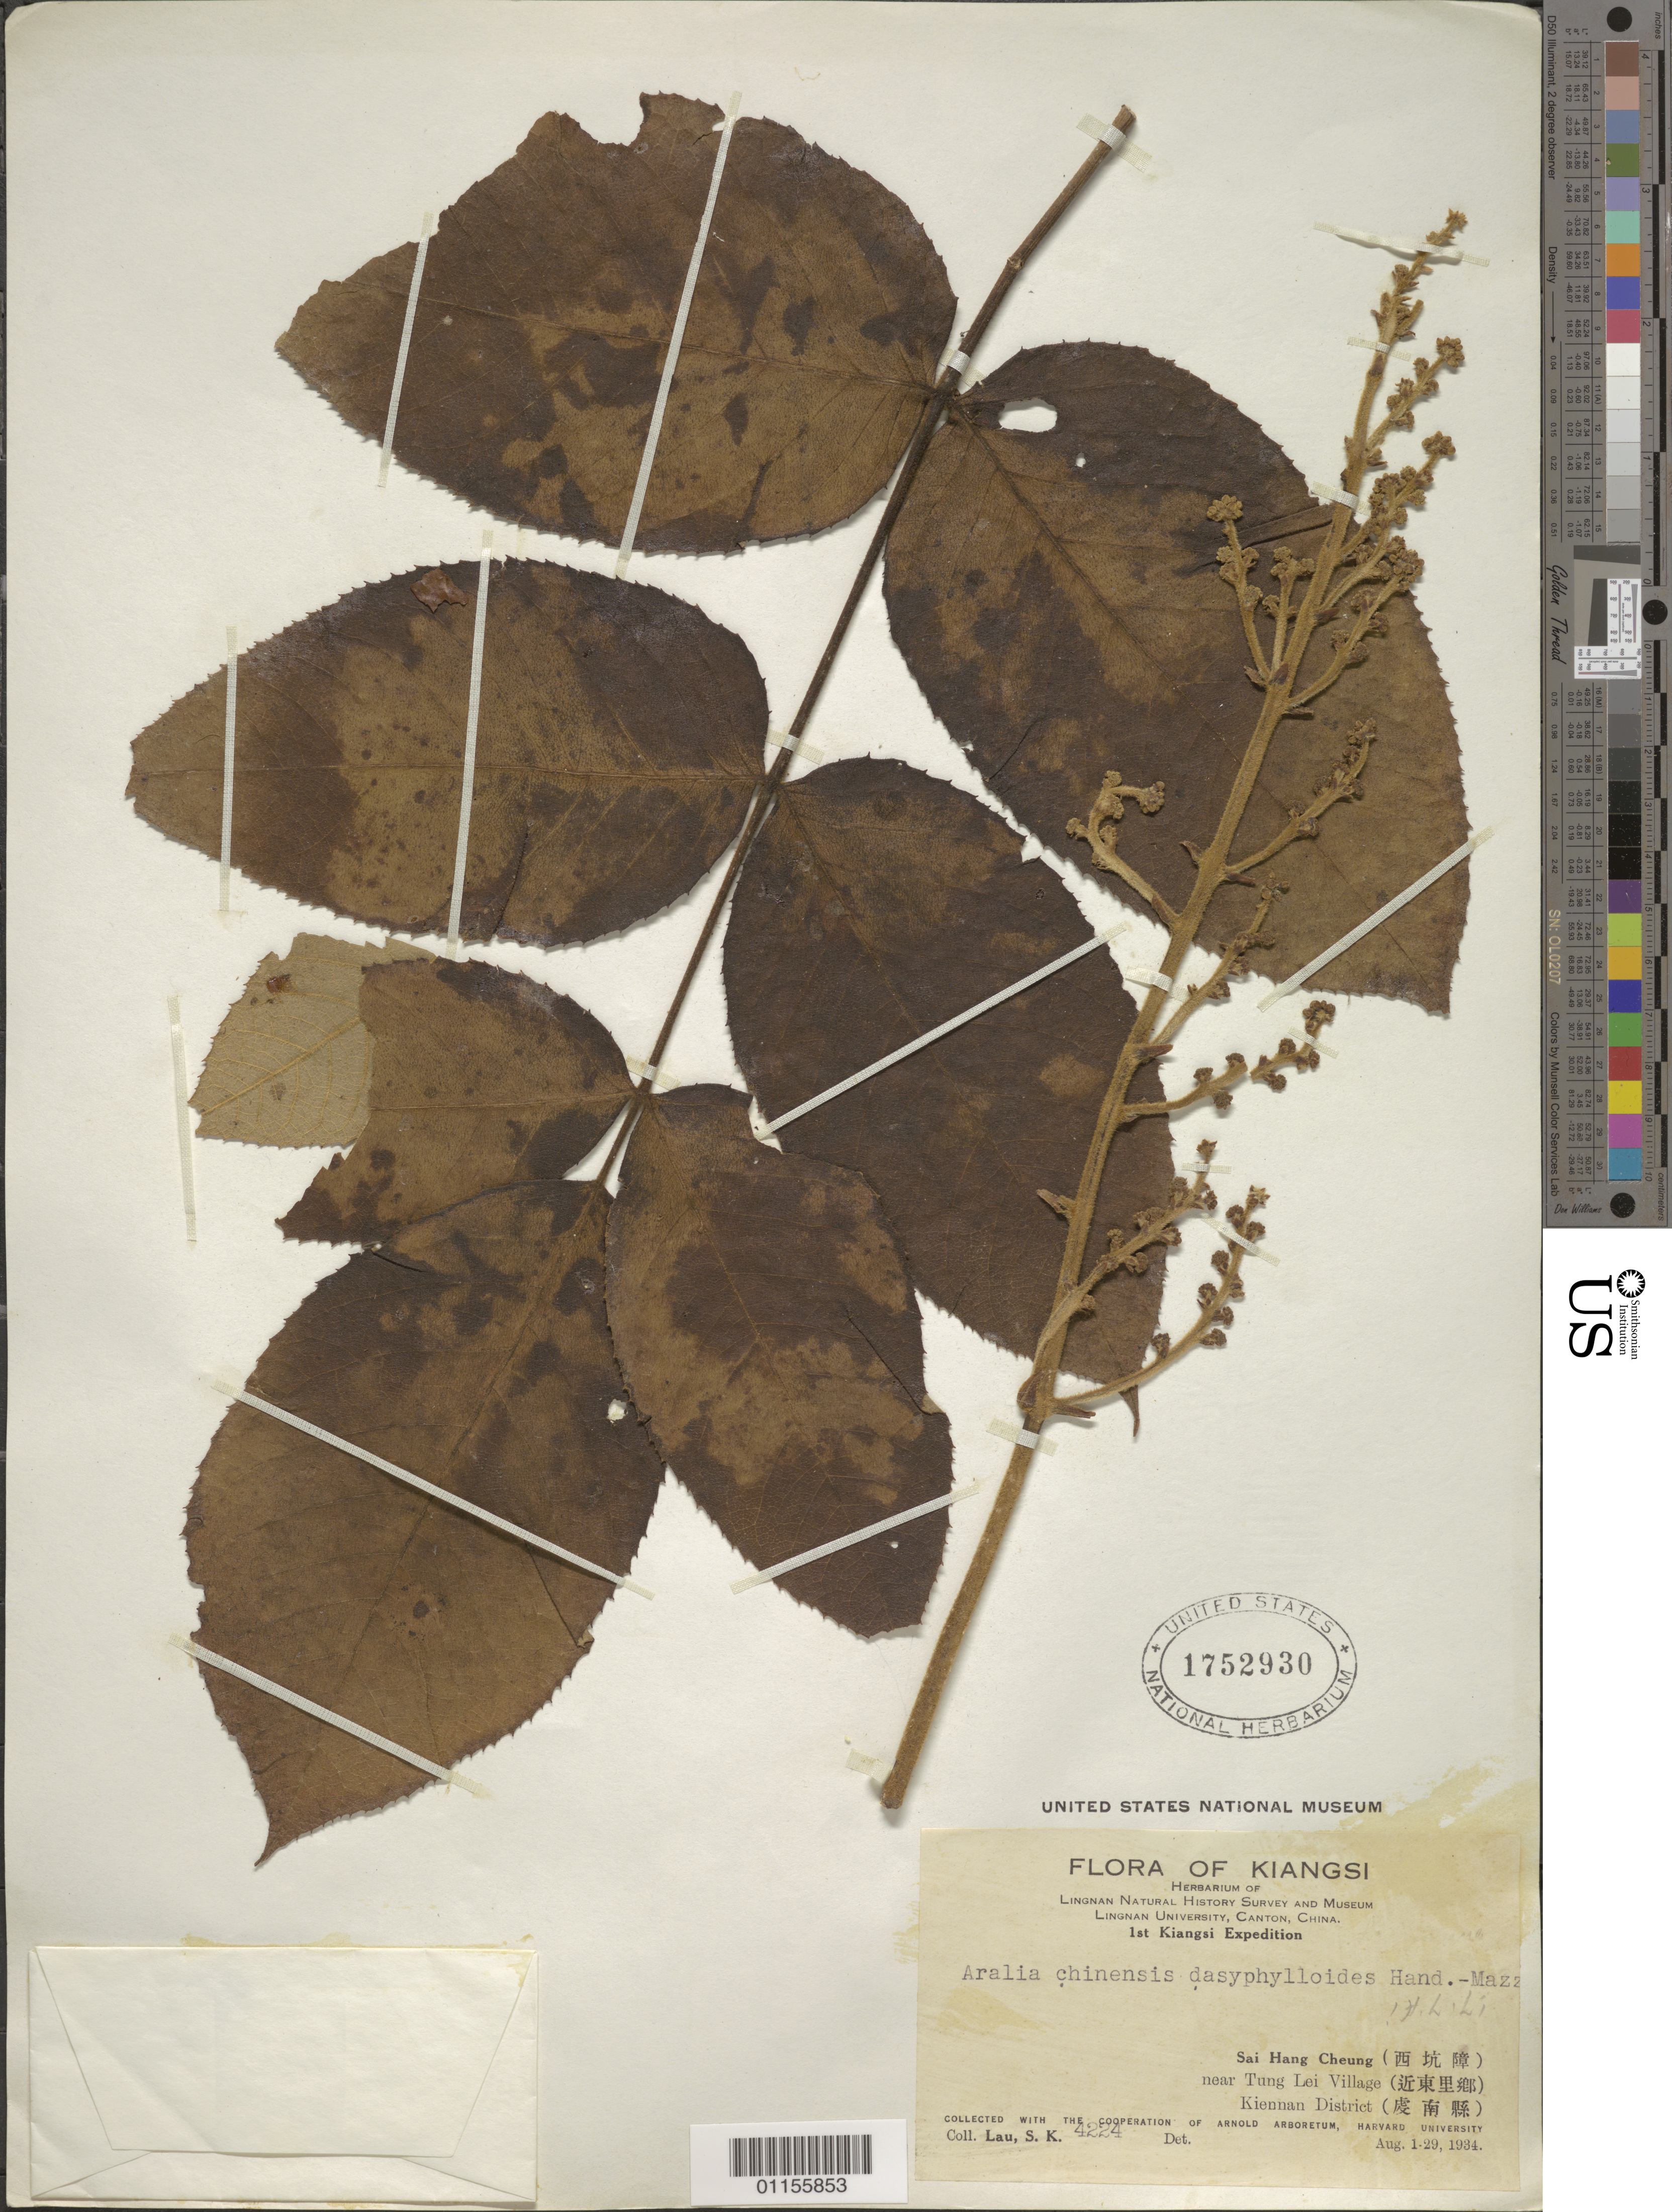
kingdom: Plantae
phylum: Tracheophyta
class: Magnoliopsida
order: Apiales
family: Araliaceae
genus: Aralia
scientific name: Aralia chinensis var. dasyphylloides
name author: Hand.-Mazz.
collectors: S. K. Lau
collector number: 4224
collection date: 1934-08-01/1934-08-29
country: China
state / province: Jiangxi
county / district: Kiennan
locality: Sai Hang Cheung near Tung Lei Village.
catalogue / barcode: US 1752930